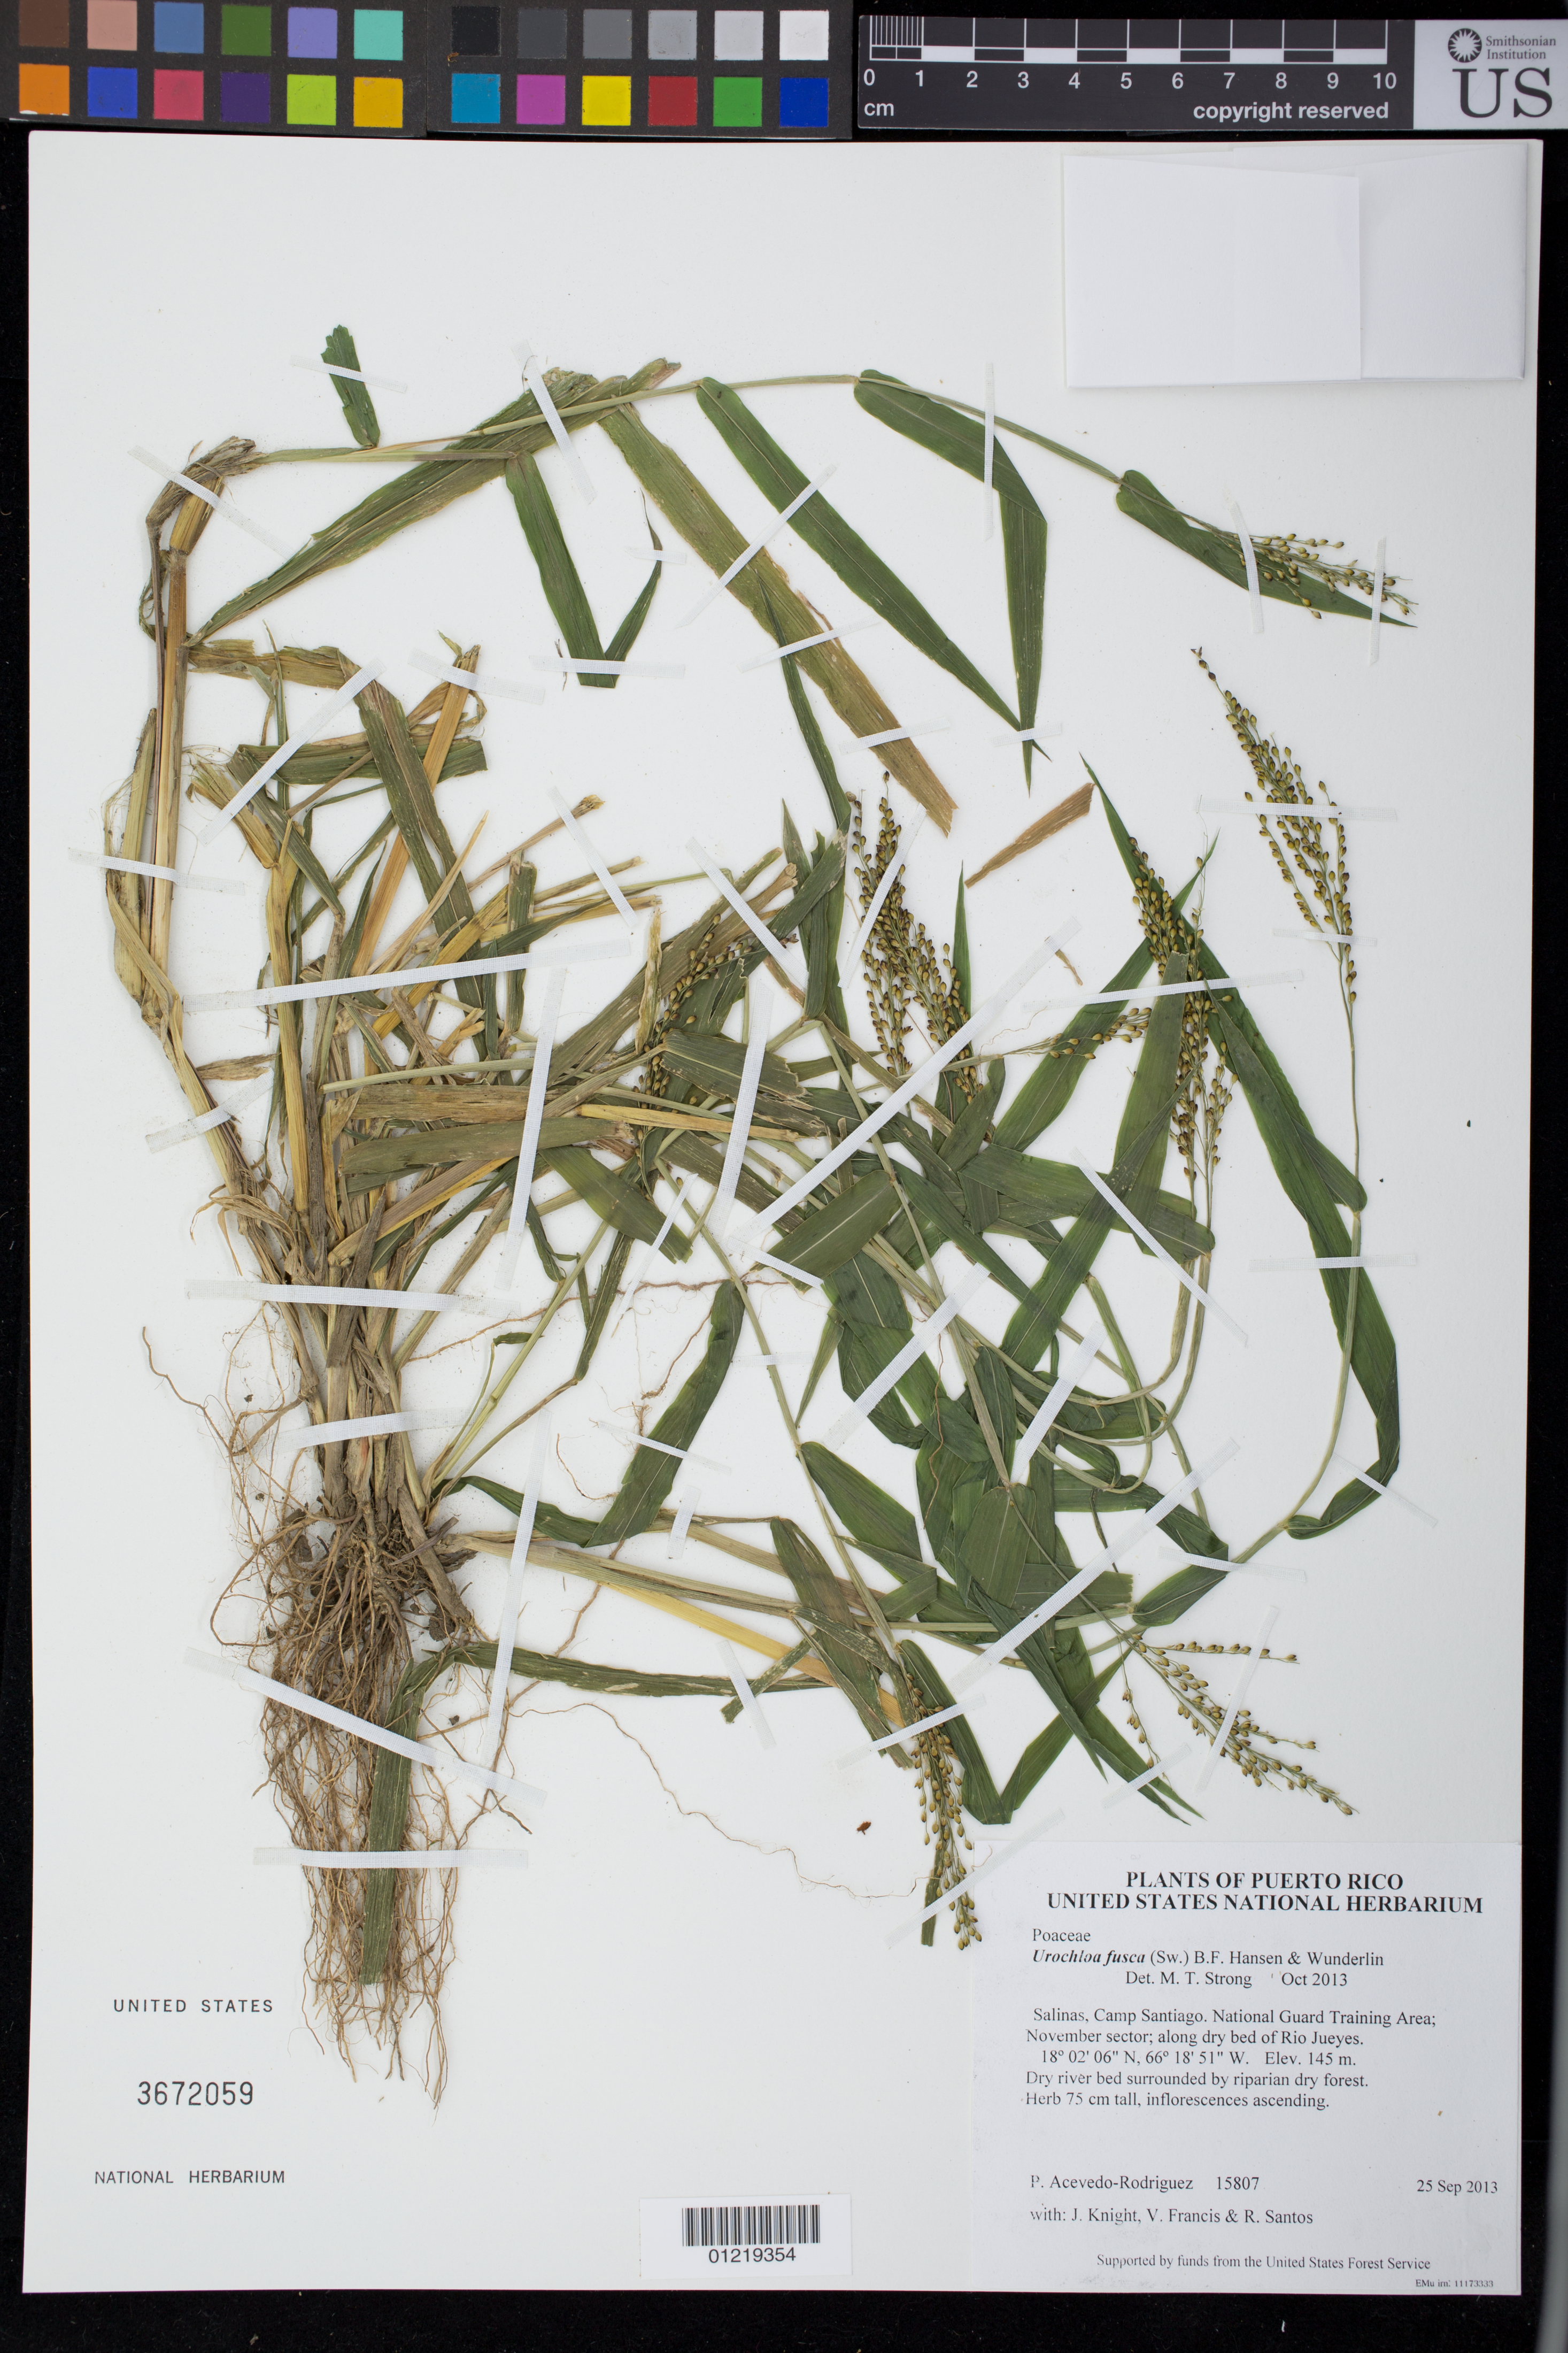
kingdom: Plantae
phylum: Tracheophyta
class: Liliopsida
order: Poales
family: Poaceae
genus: Urochloa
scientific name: Urochloa fusca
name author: (Sw.) B.F. Hansen & Wunderlin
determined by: Strong, M. T., (US), Smithsonian Institution - National Museum of Natural History (UNITED STATES)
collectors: P. Acevedo-Rodr., J. Knight, V. Francis & R. Santos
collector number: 15807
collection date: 2013-09-25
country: Puerto Rico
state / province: Salinas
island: Puerto Rico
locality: Camp Santiago. National Guard Training Area; November sector; along dry bed of Rio Jueyes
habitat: Dry river bed surrounded by riparian dry forest.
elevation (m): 145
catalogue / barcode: US 3672059